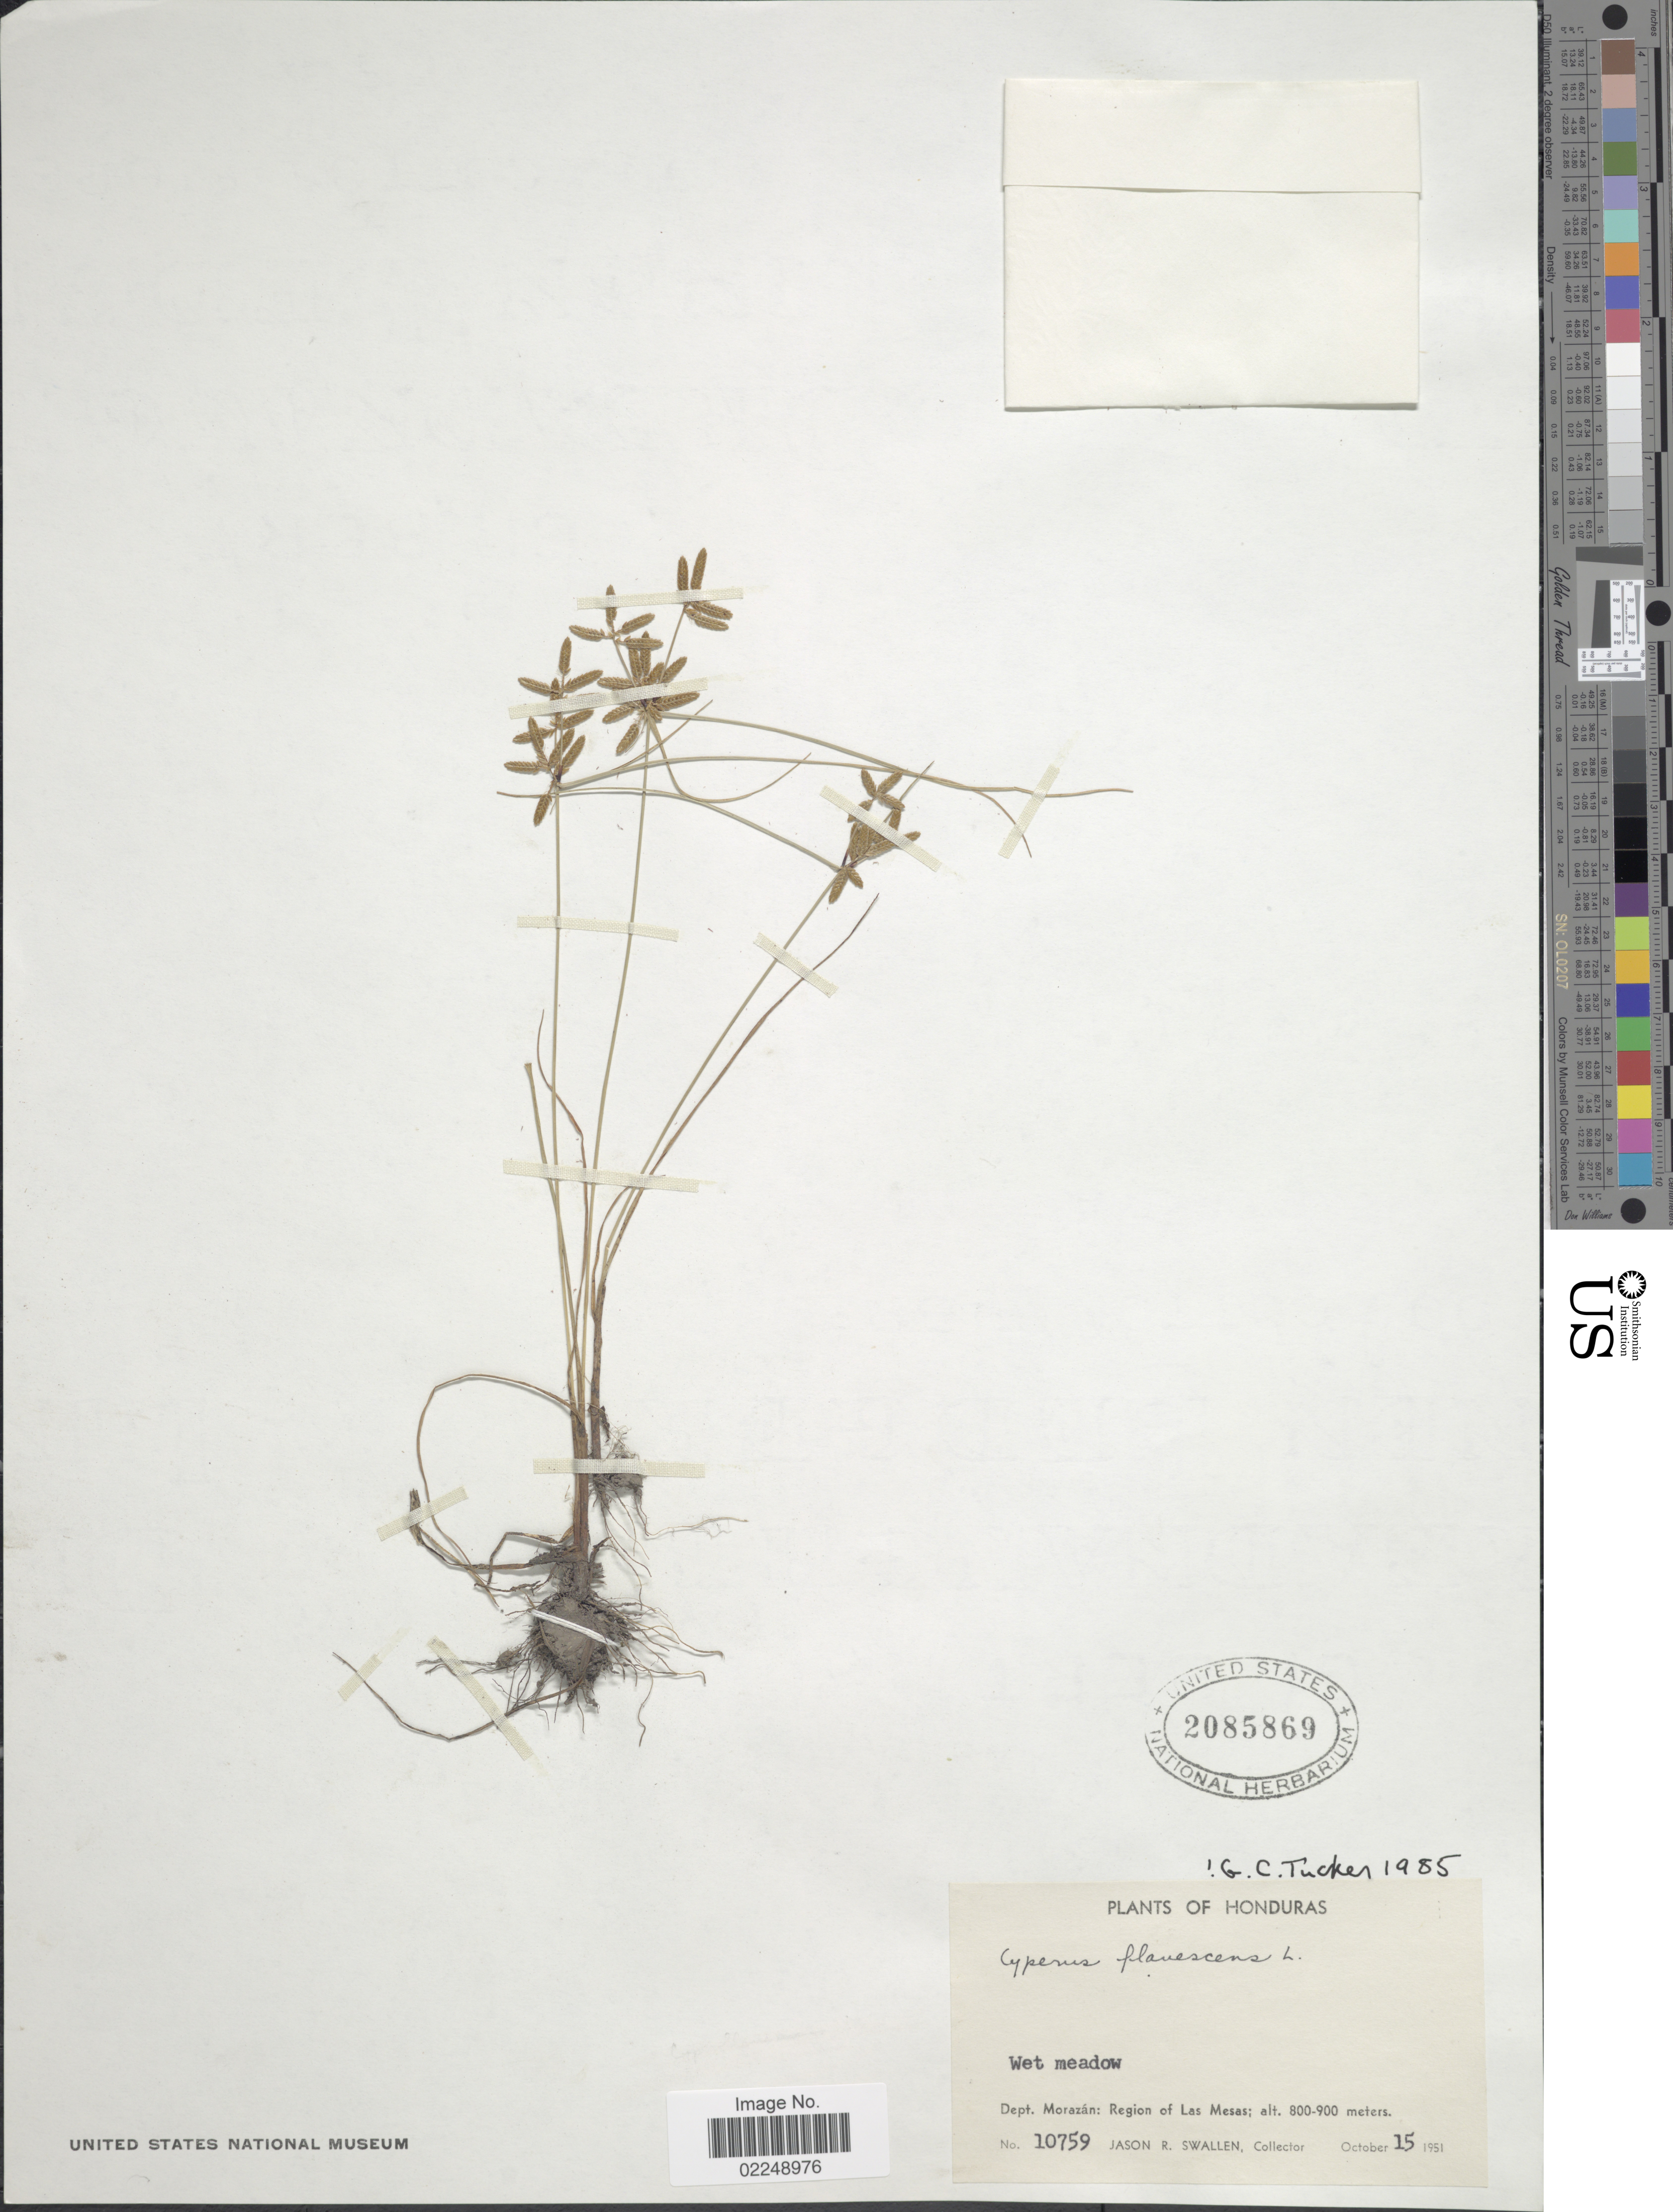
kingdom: Plantae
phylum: Tracheophyta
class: Liliopsida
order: Poales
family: Cyperaceae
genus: Cyperus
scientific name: Cyperus flavescens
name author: L.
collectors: J. R. Swallen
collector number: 10759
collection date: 1951-10-15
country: Honduras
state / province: Fco. Morazán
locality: Region of Las Mesas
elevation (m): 800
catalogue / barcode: US 2085869